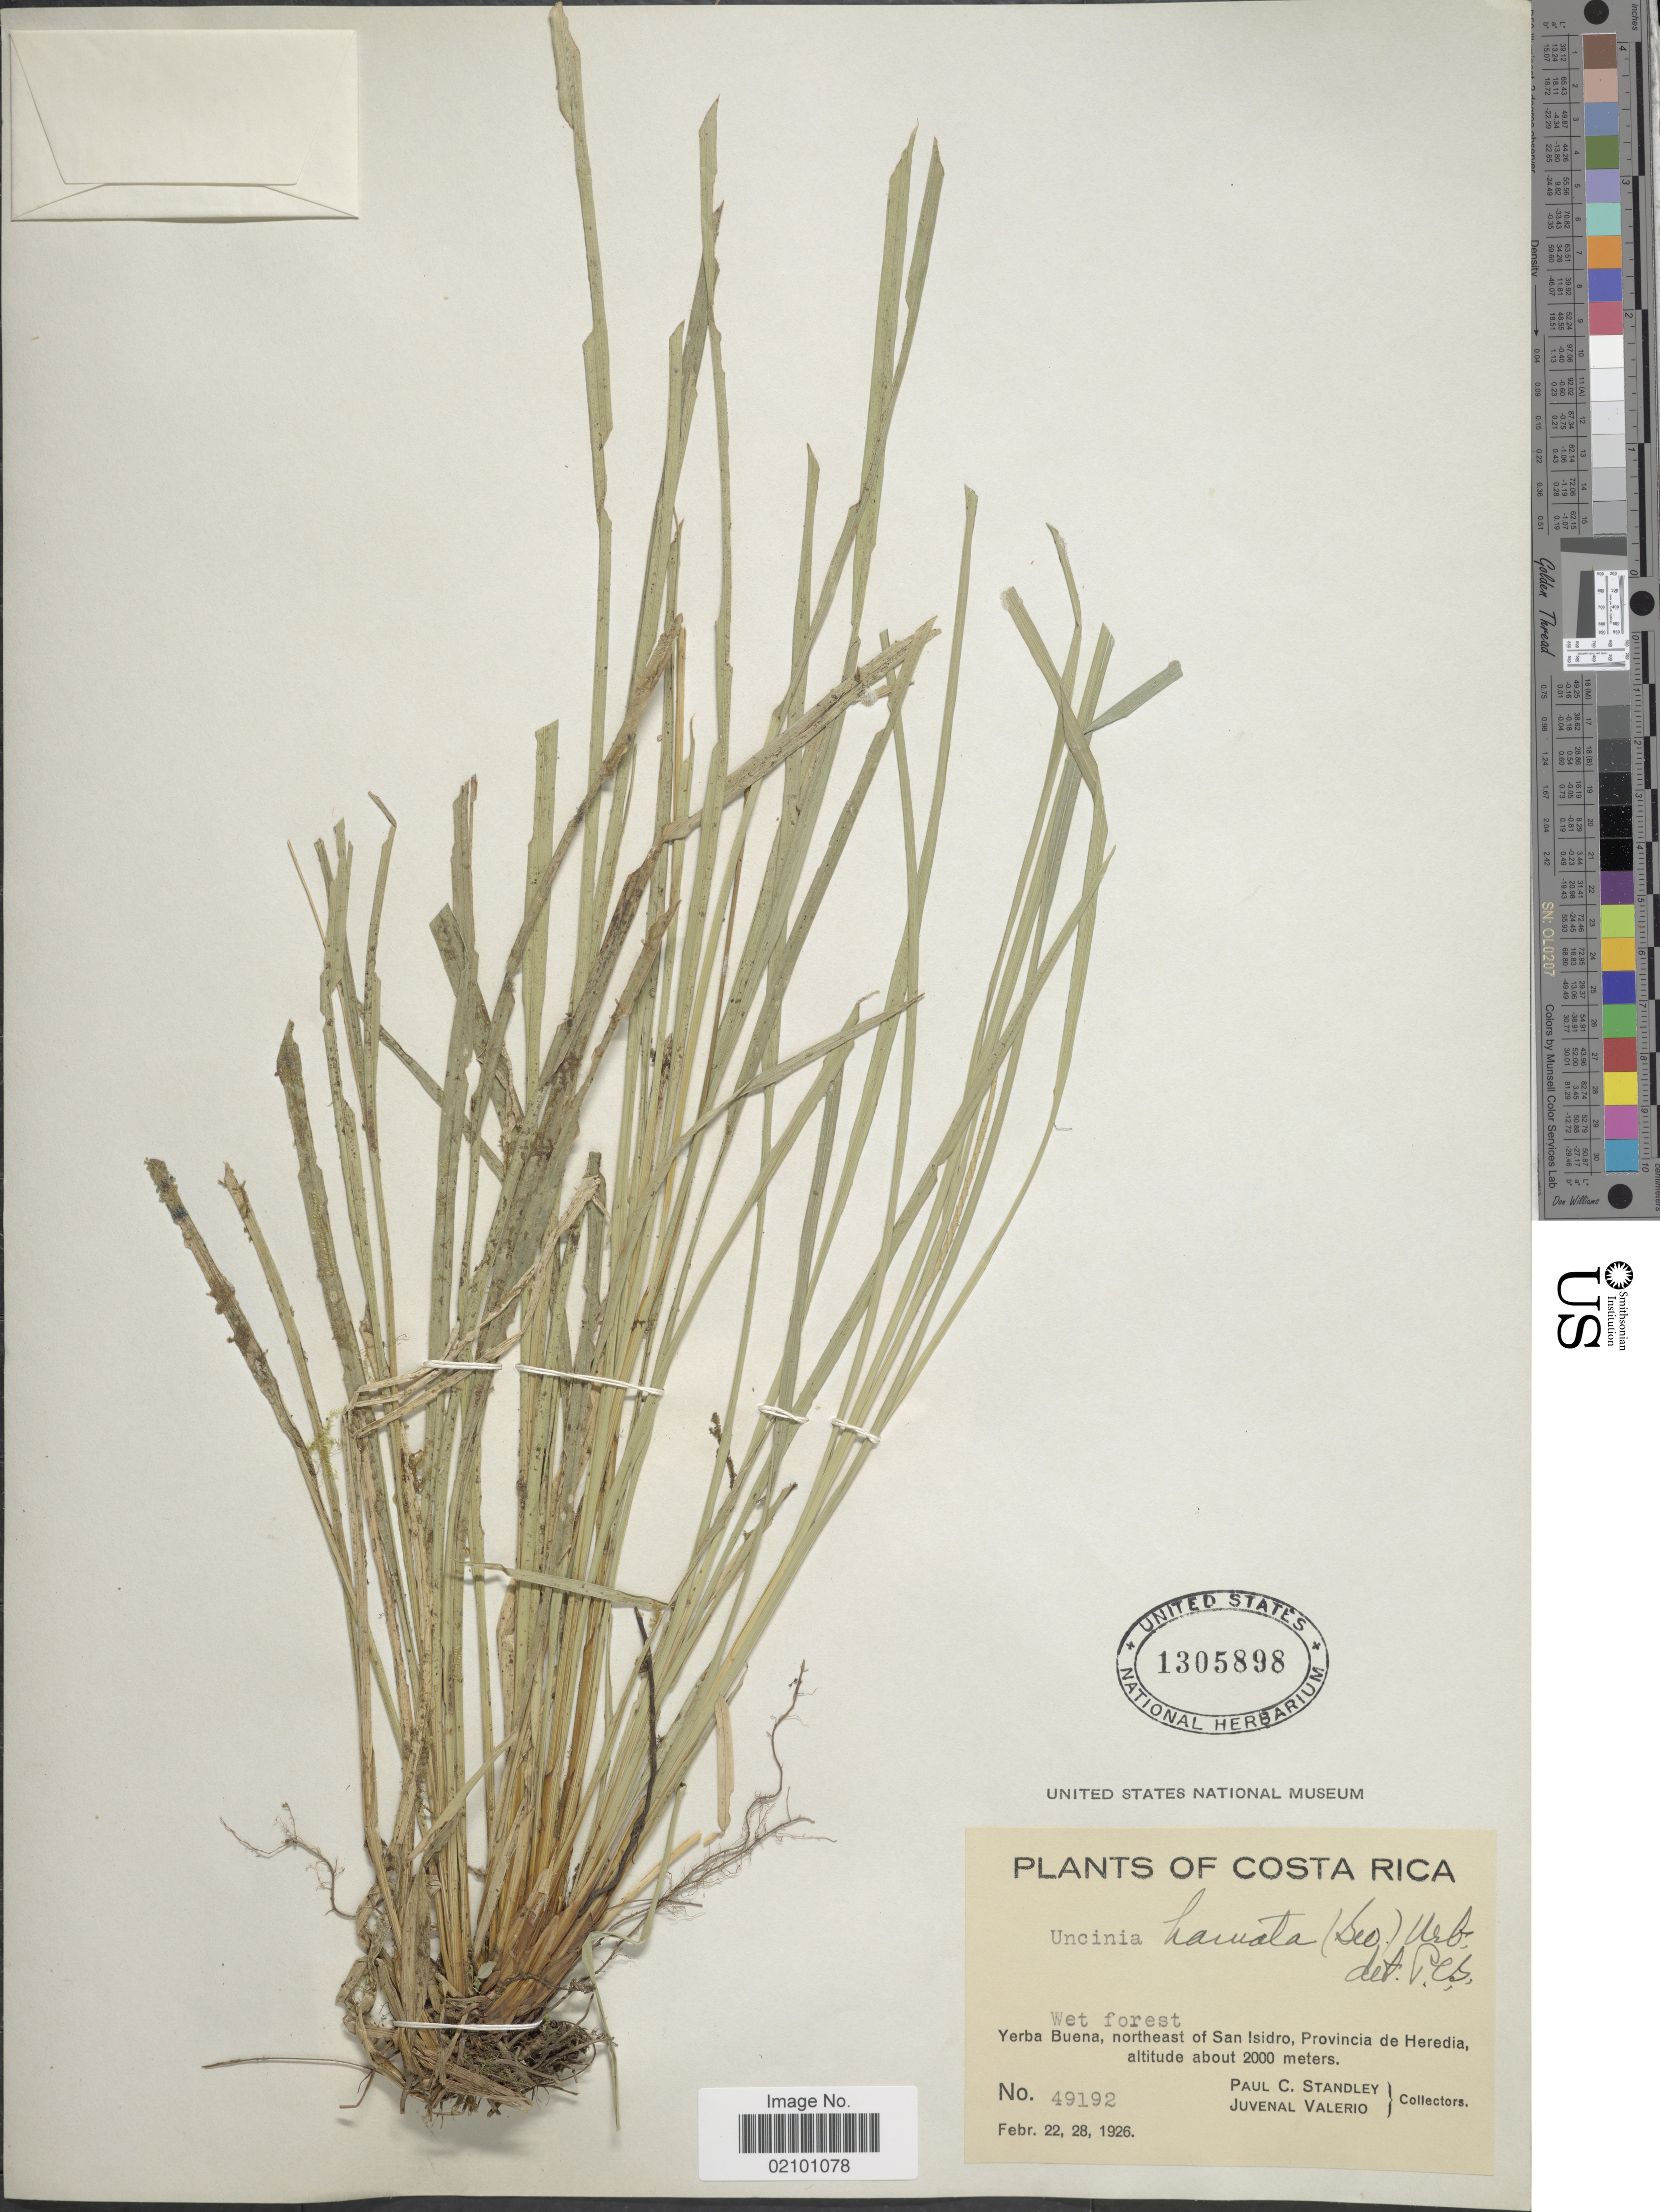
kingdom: Plantae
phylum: Tracheophyta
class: Liliopsida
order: Poales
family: Cyperaceae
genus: Carex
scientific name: Carex hamata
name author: Sw.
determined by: Strong, M. T., (US), Smithsonian Institution - National Museum of Natural History (UNITED STATES)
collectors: P. C. Standley & J. Valerio R.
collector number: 49192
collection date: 1926-02-22/1926-02-28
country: Costa Rica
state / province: Heredia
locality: Yerba Buena, northeast of San Isidro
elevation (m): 2000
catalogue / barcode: US 1305898